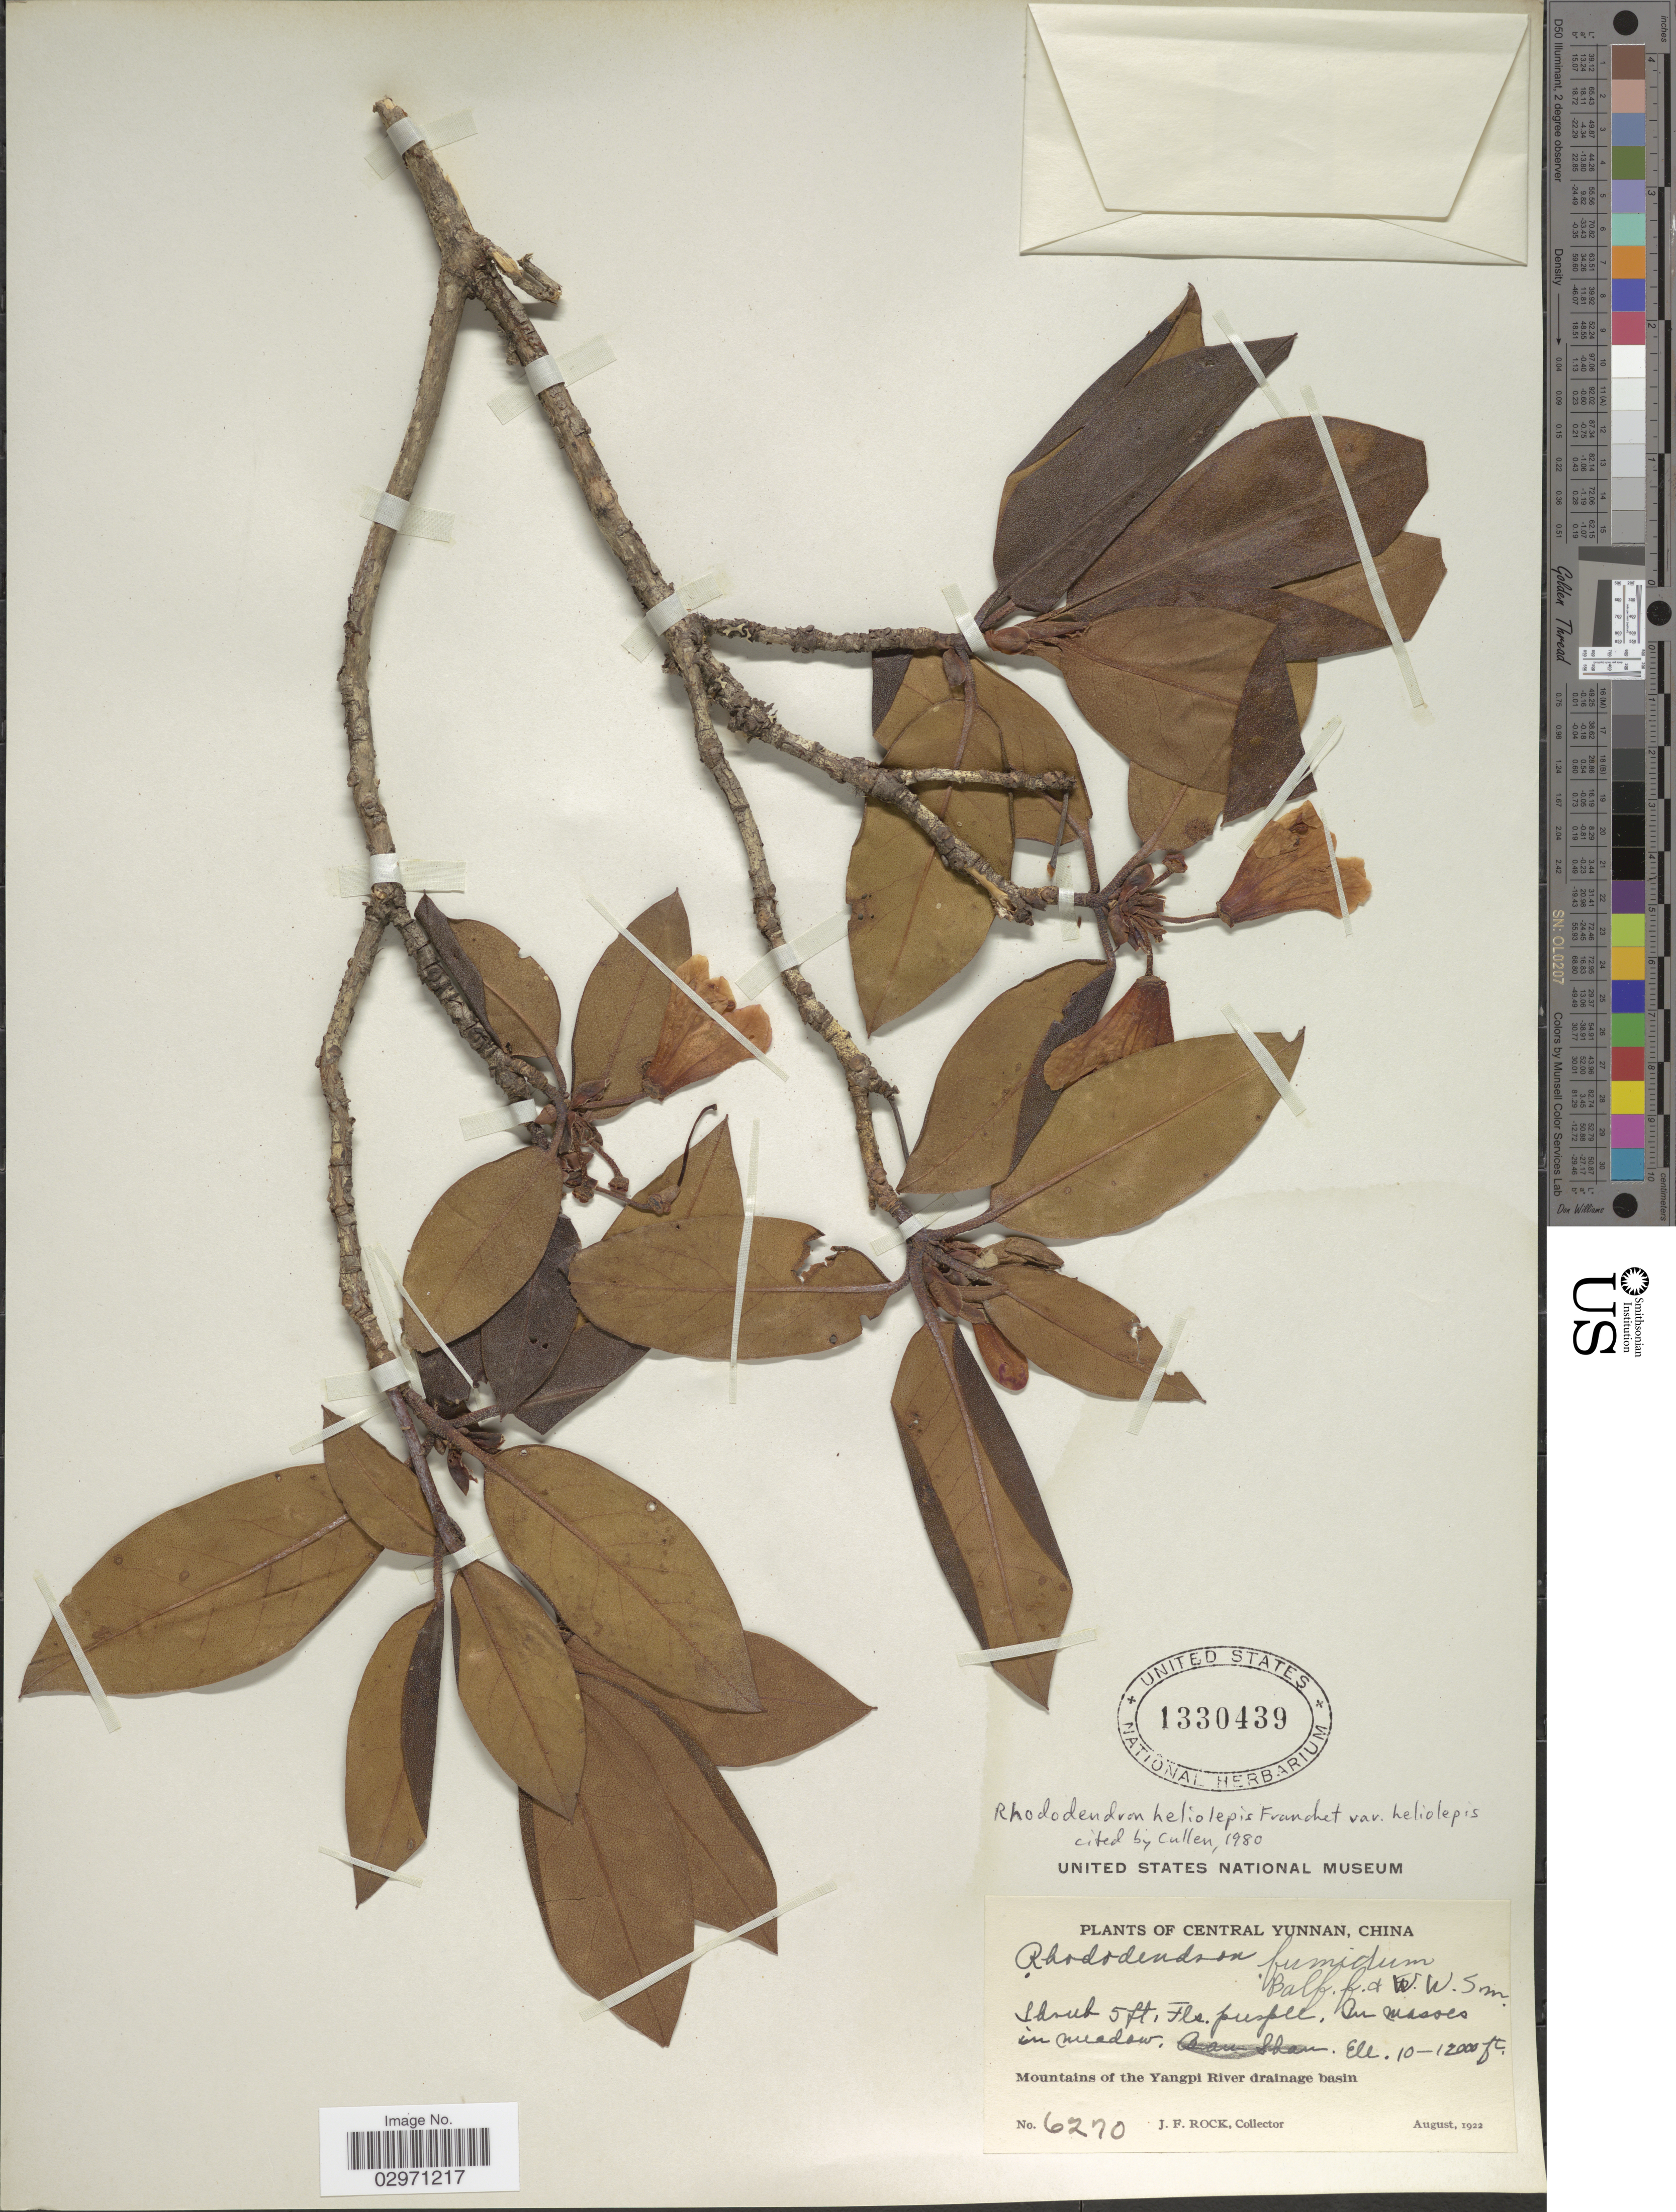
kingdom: Plantae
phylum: Tracheophyta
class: Magnoliopsida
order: Ericales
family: Ericaceae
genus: Rhododendron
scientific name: Rhododendron heliolepis var. heliolepis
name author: Franch.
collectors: J. Rock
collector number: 6270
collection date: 1922-08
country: China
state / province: Yunnan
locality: Central Yunnan. Mountains of the Yangpi River drainage basin.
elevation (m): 3048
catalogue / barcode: US 1330439